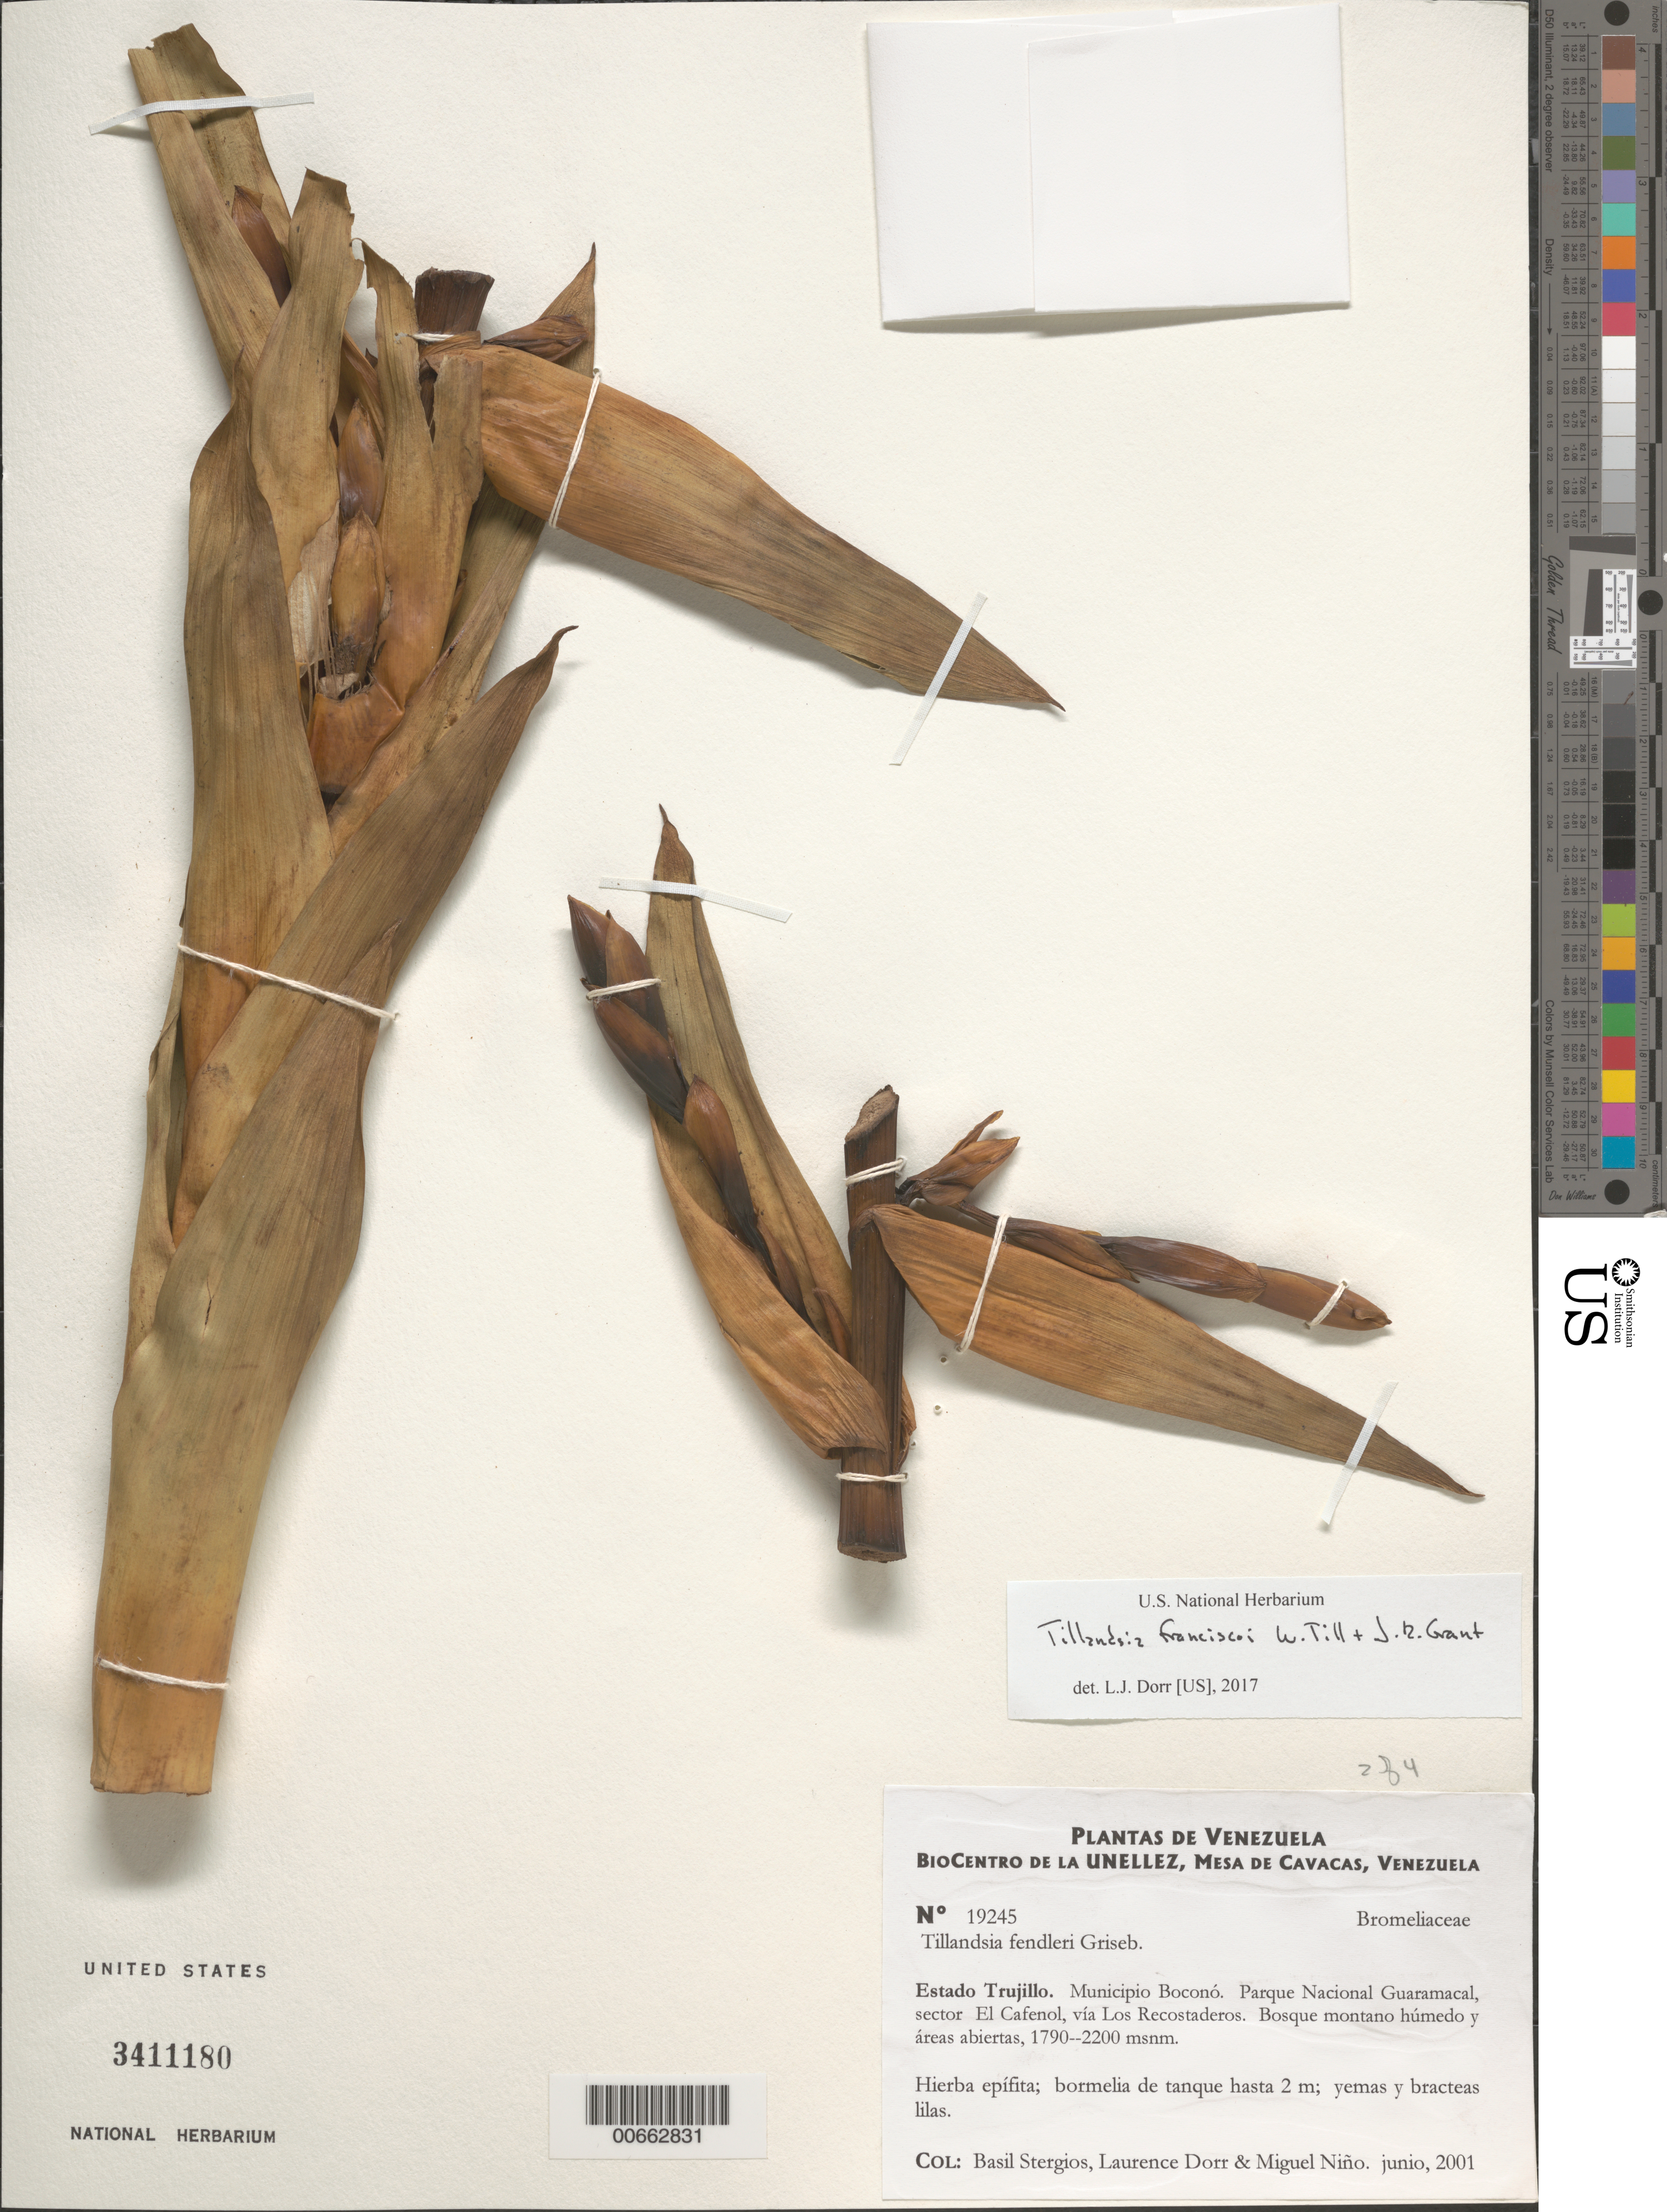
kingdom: Plantae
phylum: Tracheophyta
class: Liliopsida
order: Poales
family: Bromeliaceae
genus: Tillandsia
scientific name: Tillandsia francisci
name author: W. Till & J.R. Grant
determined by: Dorr, L. J., (BOT), Smithsonian Institution - National Museum of Natural History (UNITED STATES)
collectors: B. G. Stergios, L. J. Dorr & S. M. Niño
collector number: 19245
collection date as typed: Jun 2001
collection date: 2001-06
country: Venezuela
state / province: Trujillo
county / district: Boconó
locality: Parque Nacional Guaramacal, sector El Cafenol vía Los Recostaderos.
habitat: Bosque montano húmedo y áreas abiertas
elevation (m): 1790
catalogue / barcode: US 3411180